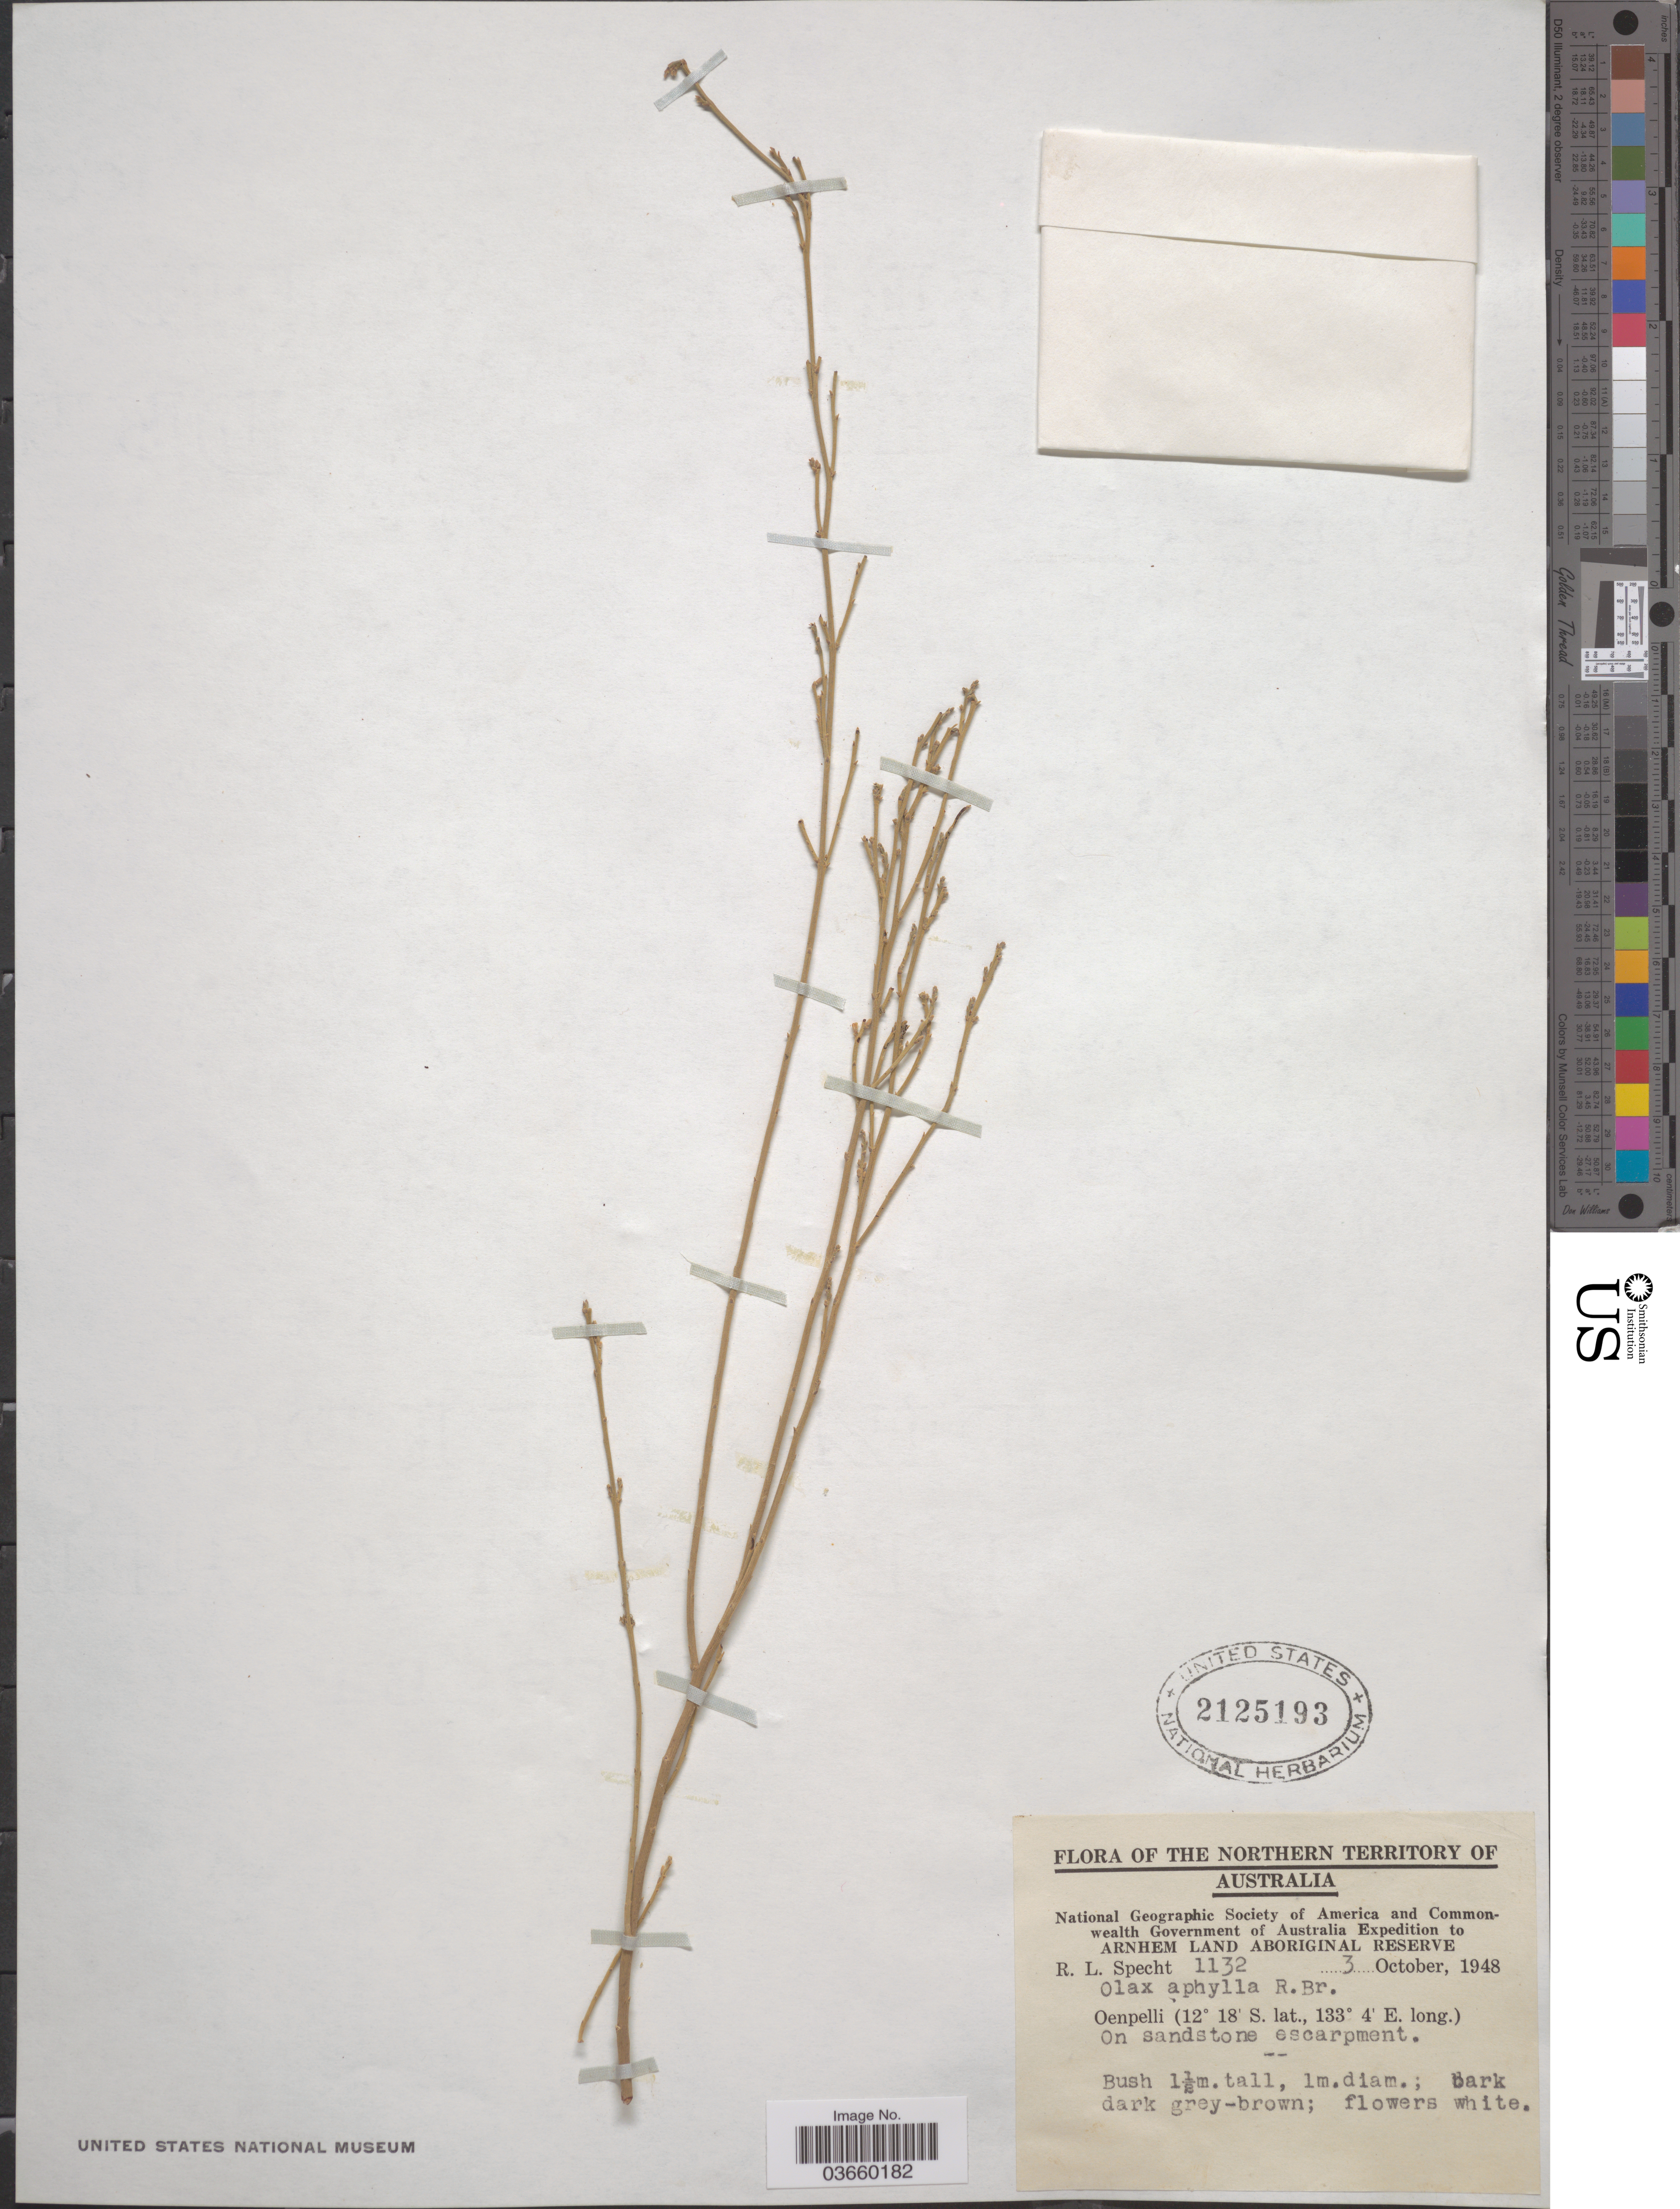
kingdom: Plantae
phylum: Tracheophyta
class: Magnoliopsida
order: Santalales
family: Olacaceae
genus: Olax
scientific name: Olax aphylla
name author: R. Br.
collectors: R. L. Specht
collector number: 1132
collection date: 1948-10-03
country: Australia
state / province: Northern Territory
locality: Arnhem Land Aboriginal Reserve. Oenpelli. On sandstone escarpment.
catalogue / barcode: US 2125193